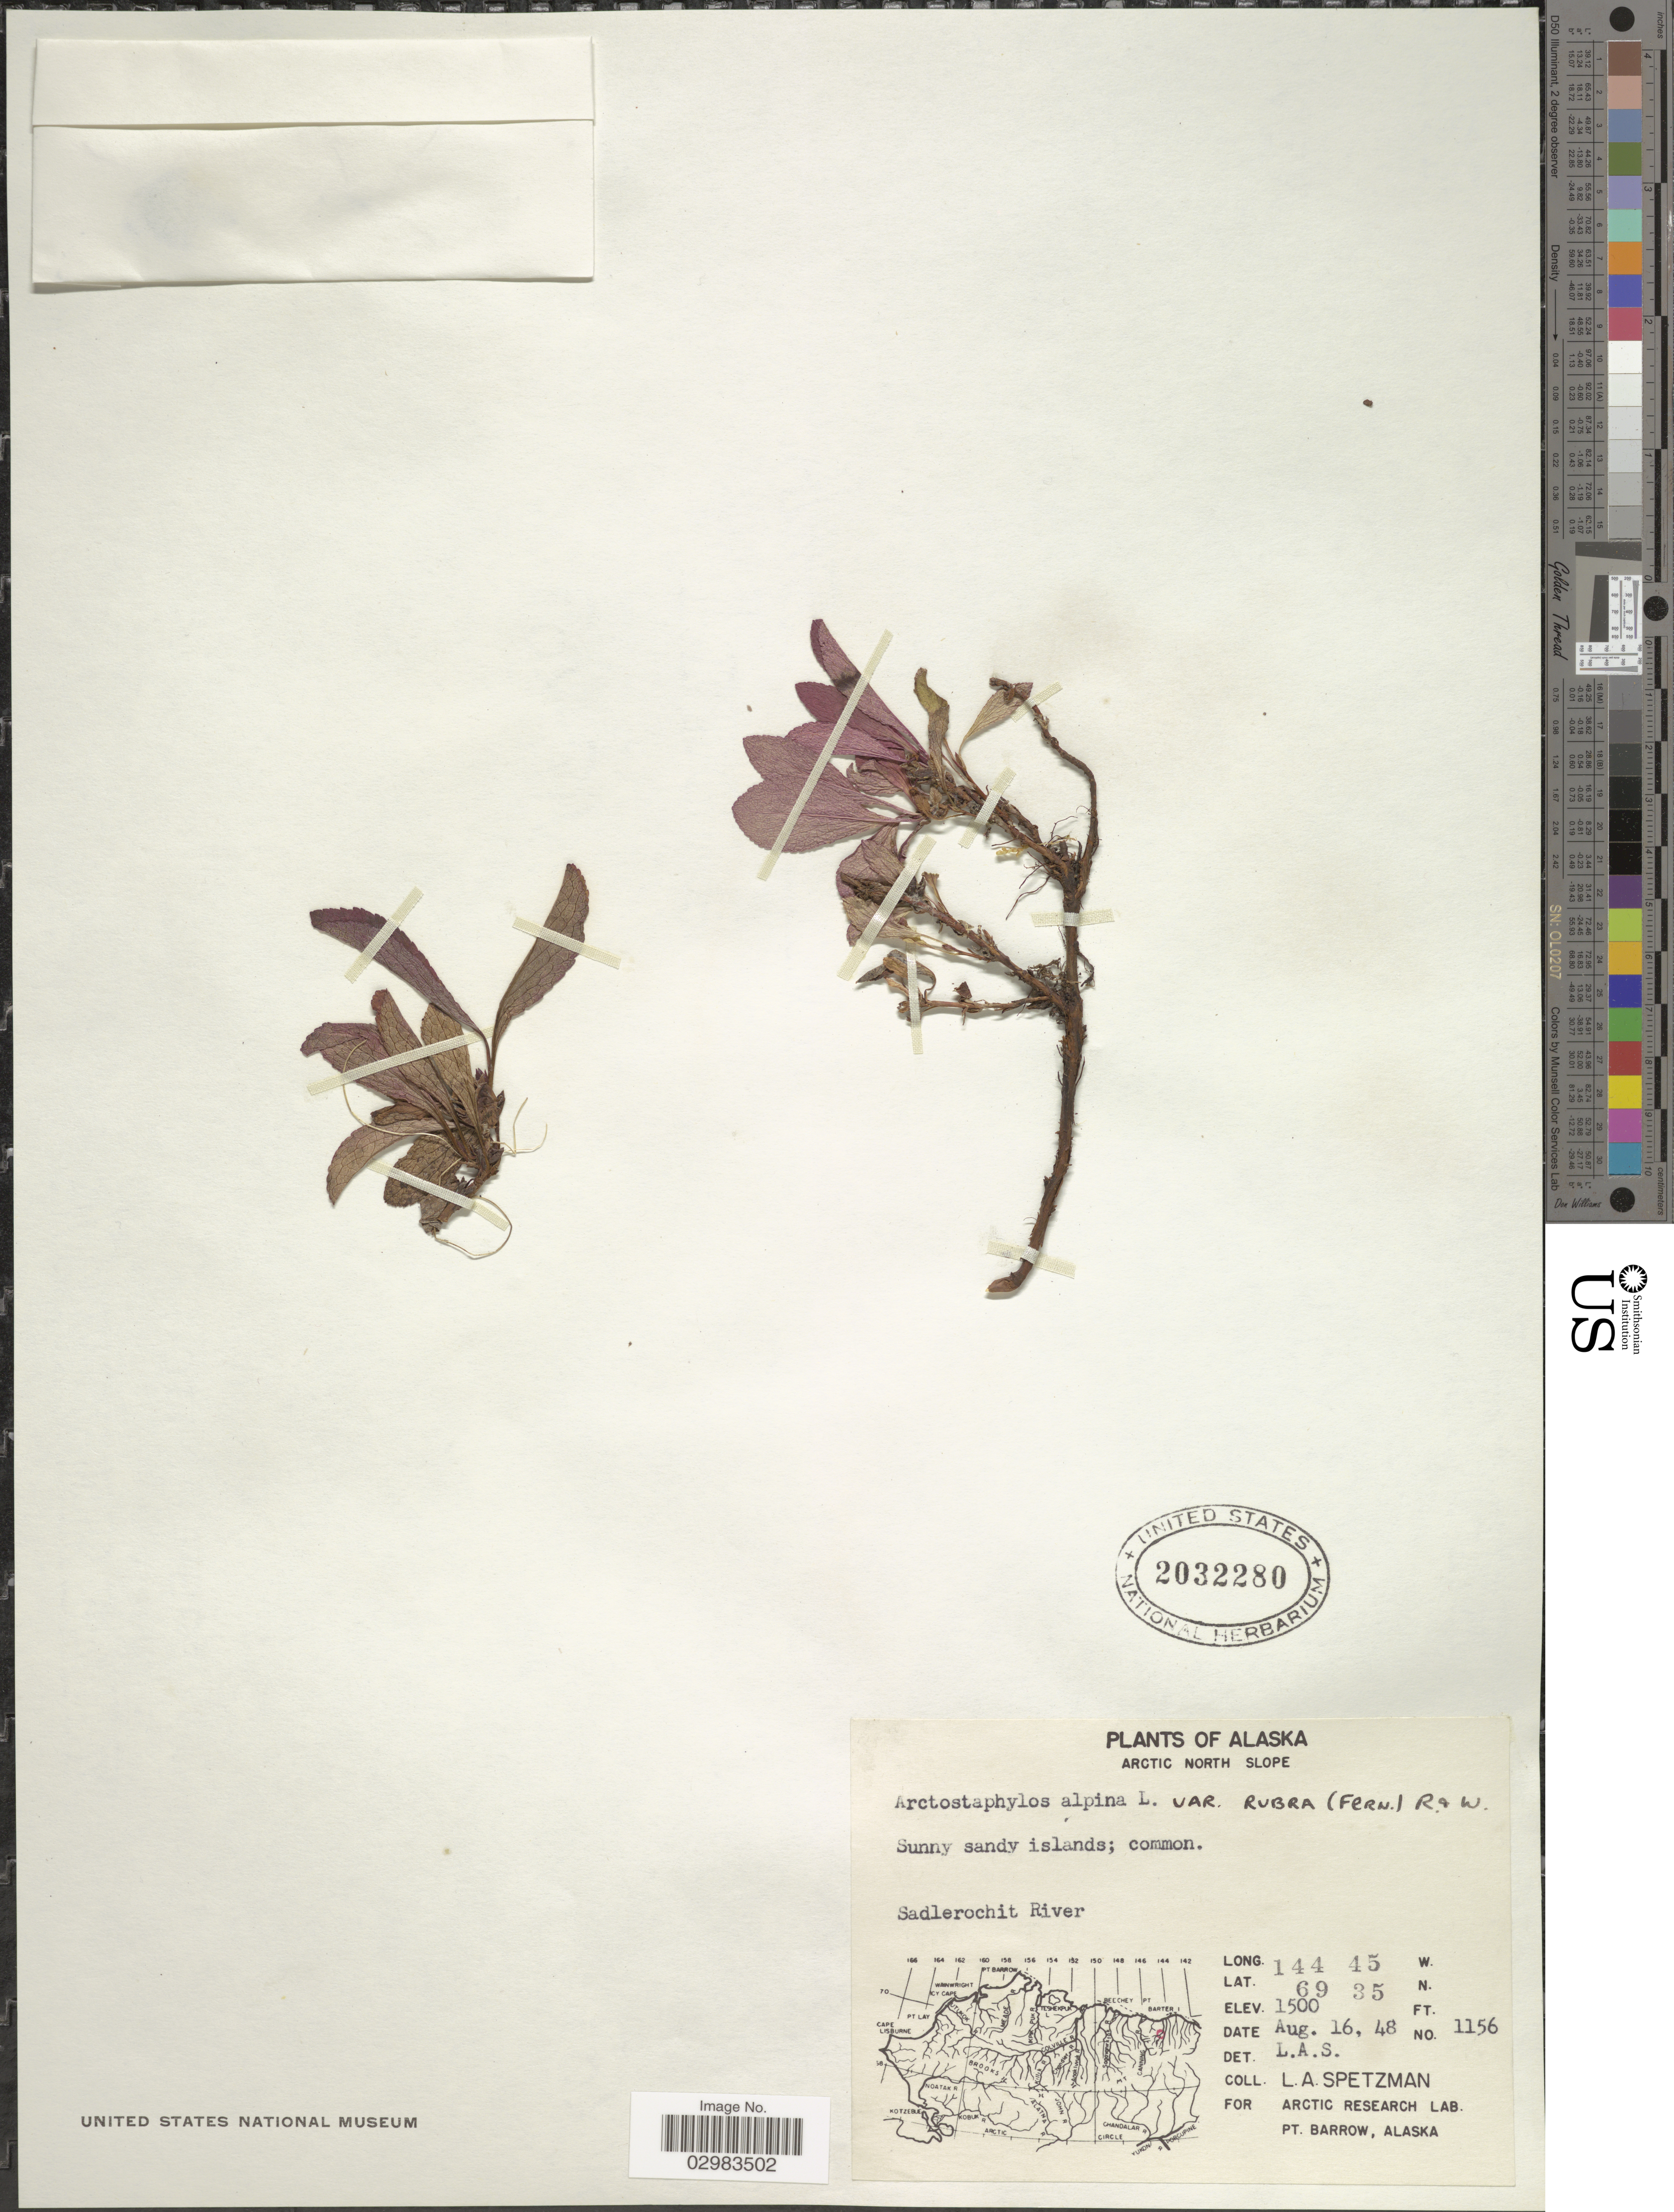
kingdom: Plantae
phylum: Tracheophyta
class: Magnoliopsida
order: Ericales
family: Ericaceae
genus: Arctostaphylos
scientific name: Arctostaphylos alpina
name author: (L.) Spreng.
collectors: L. Spetzman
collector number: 1156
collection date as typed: Transcribed d/m/y: 16/8/48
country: United States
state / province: Alaska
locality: Arctic North Slope, Sadlerochit River.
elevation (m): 457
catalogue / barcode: US 2032280